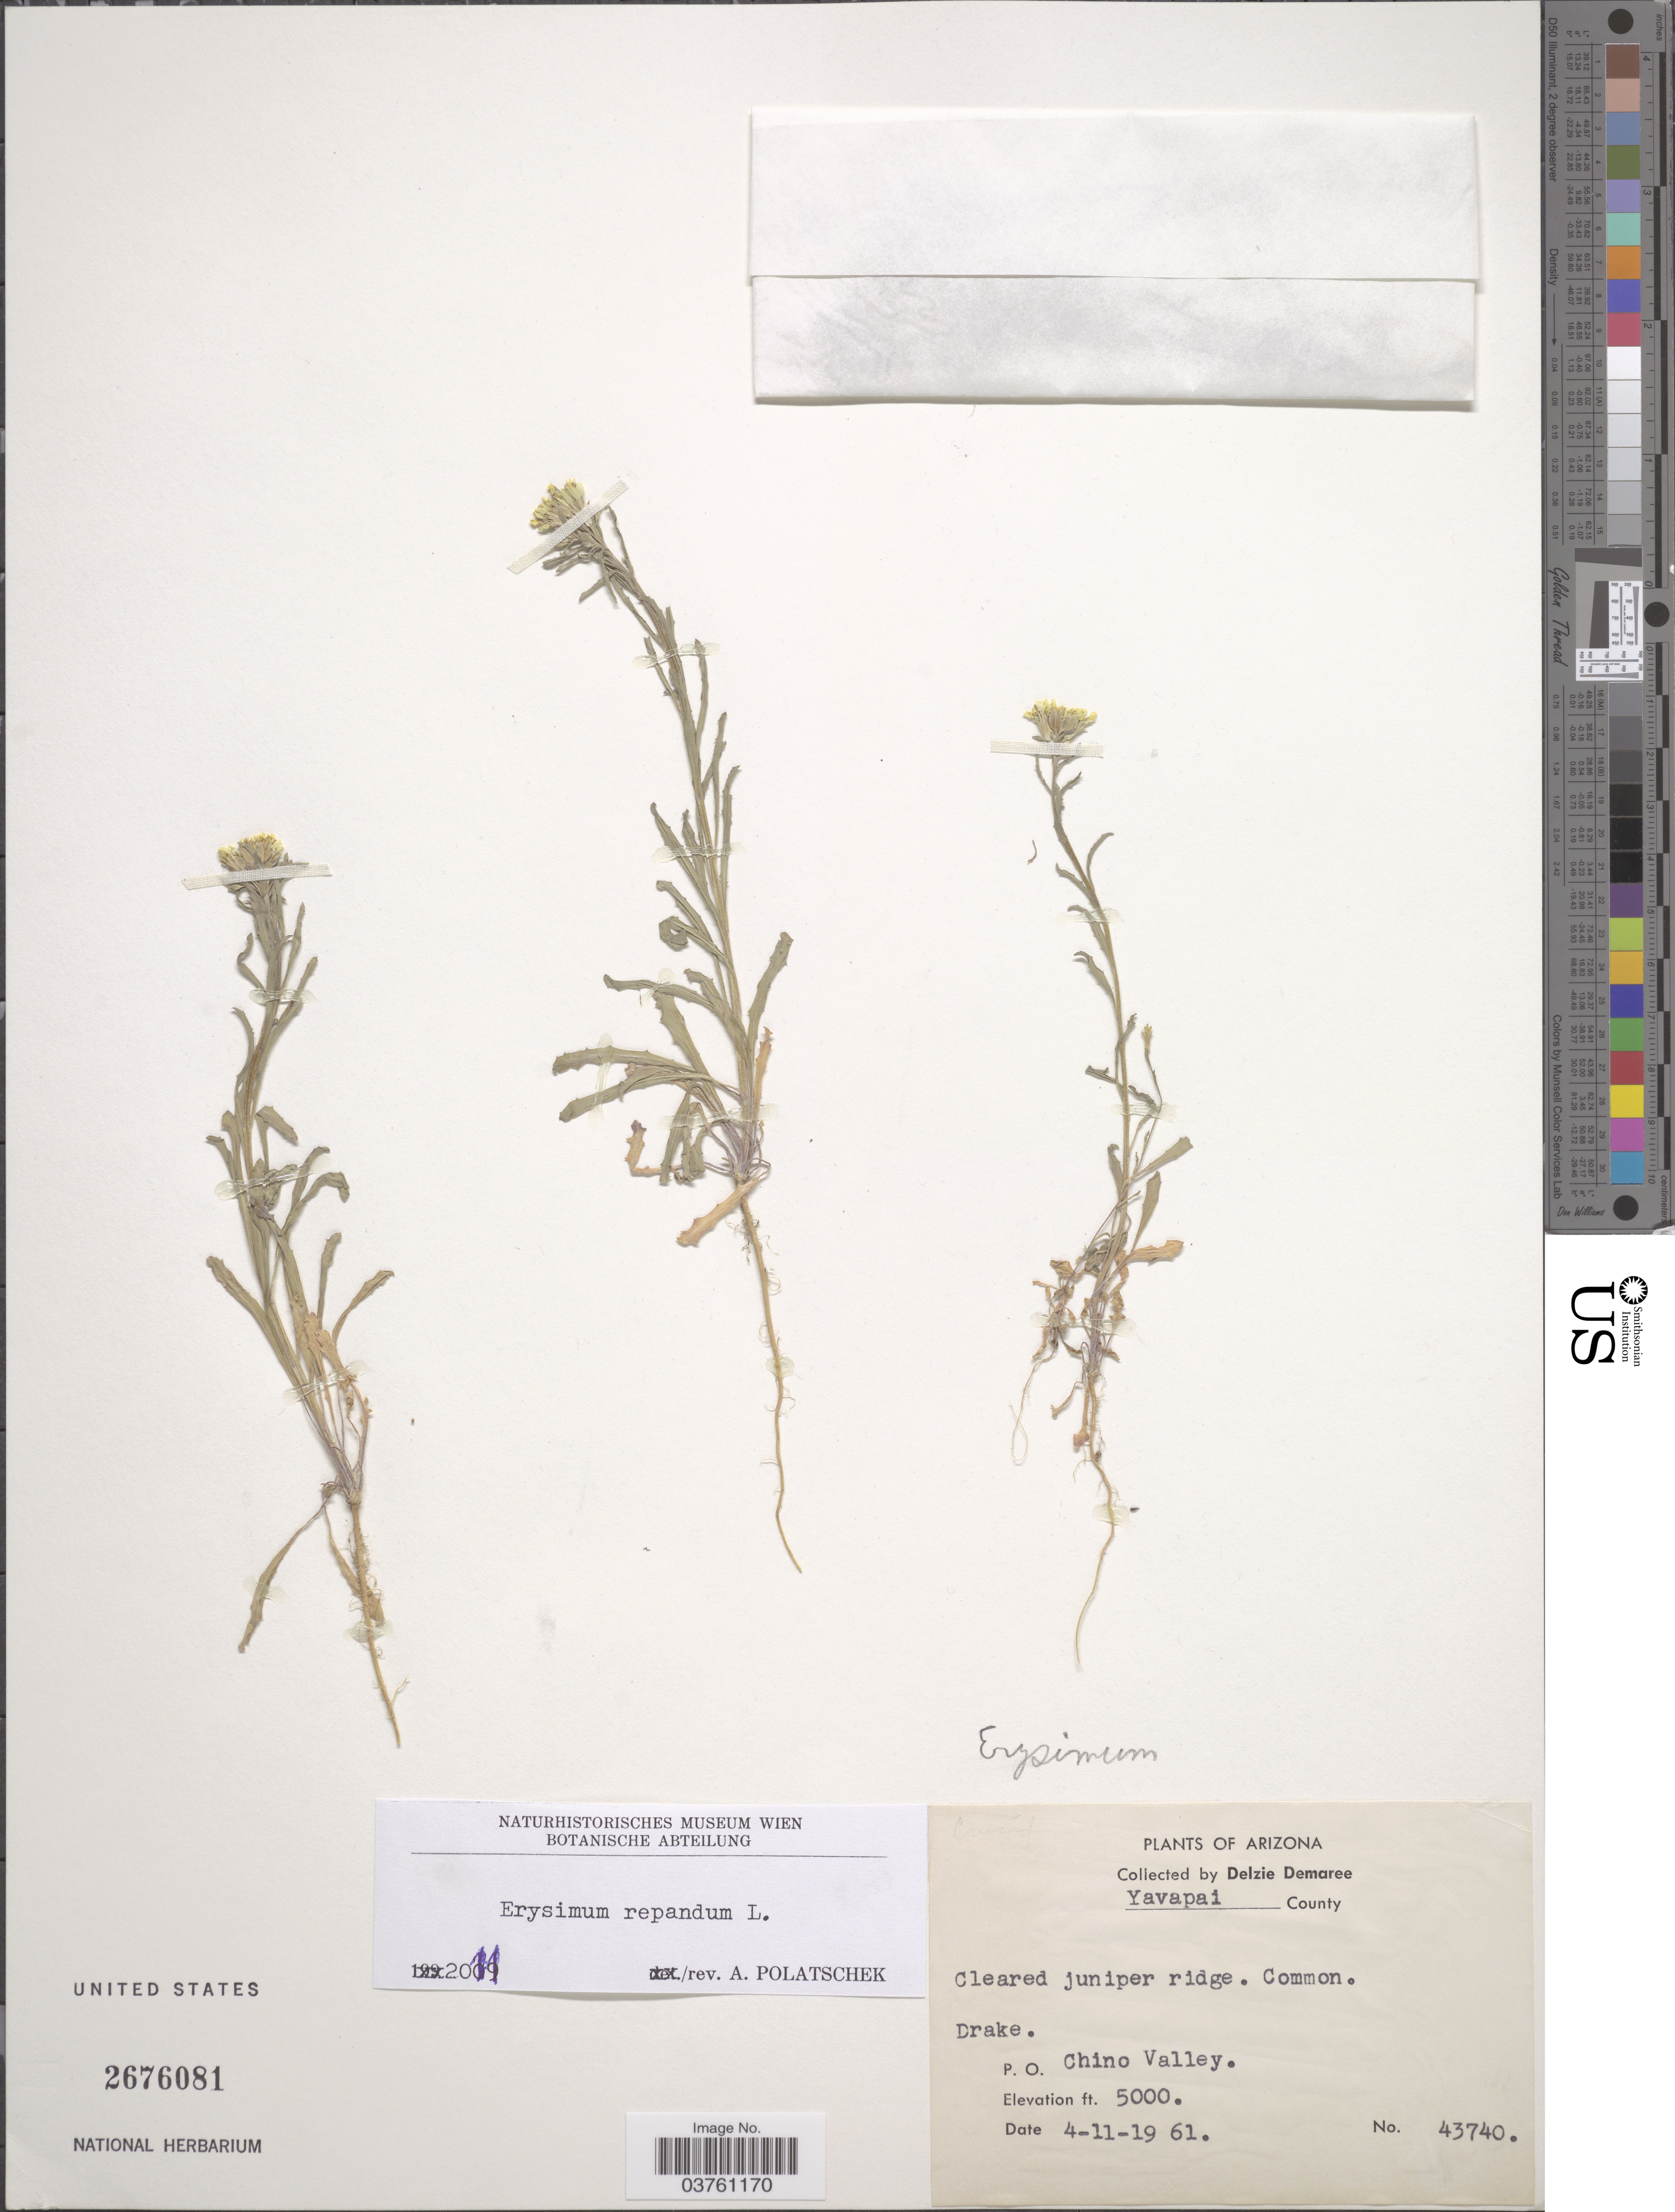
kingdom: Plantae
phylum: Tracheophyta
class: Magnoliopsida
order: Brassicales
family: Brassicaceae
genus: Erysimum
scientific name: Erysimum repandum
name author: L.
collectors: D. Demaree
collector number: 43740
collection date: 1961-04-11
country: United States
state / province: Arizona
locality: Yavapai County. Drake. P. O. Chino Valley.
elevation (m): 1524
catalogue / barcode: US 2676081